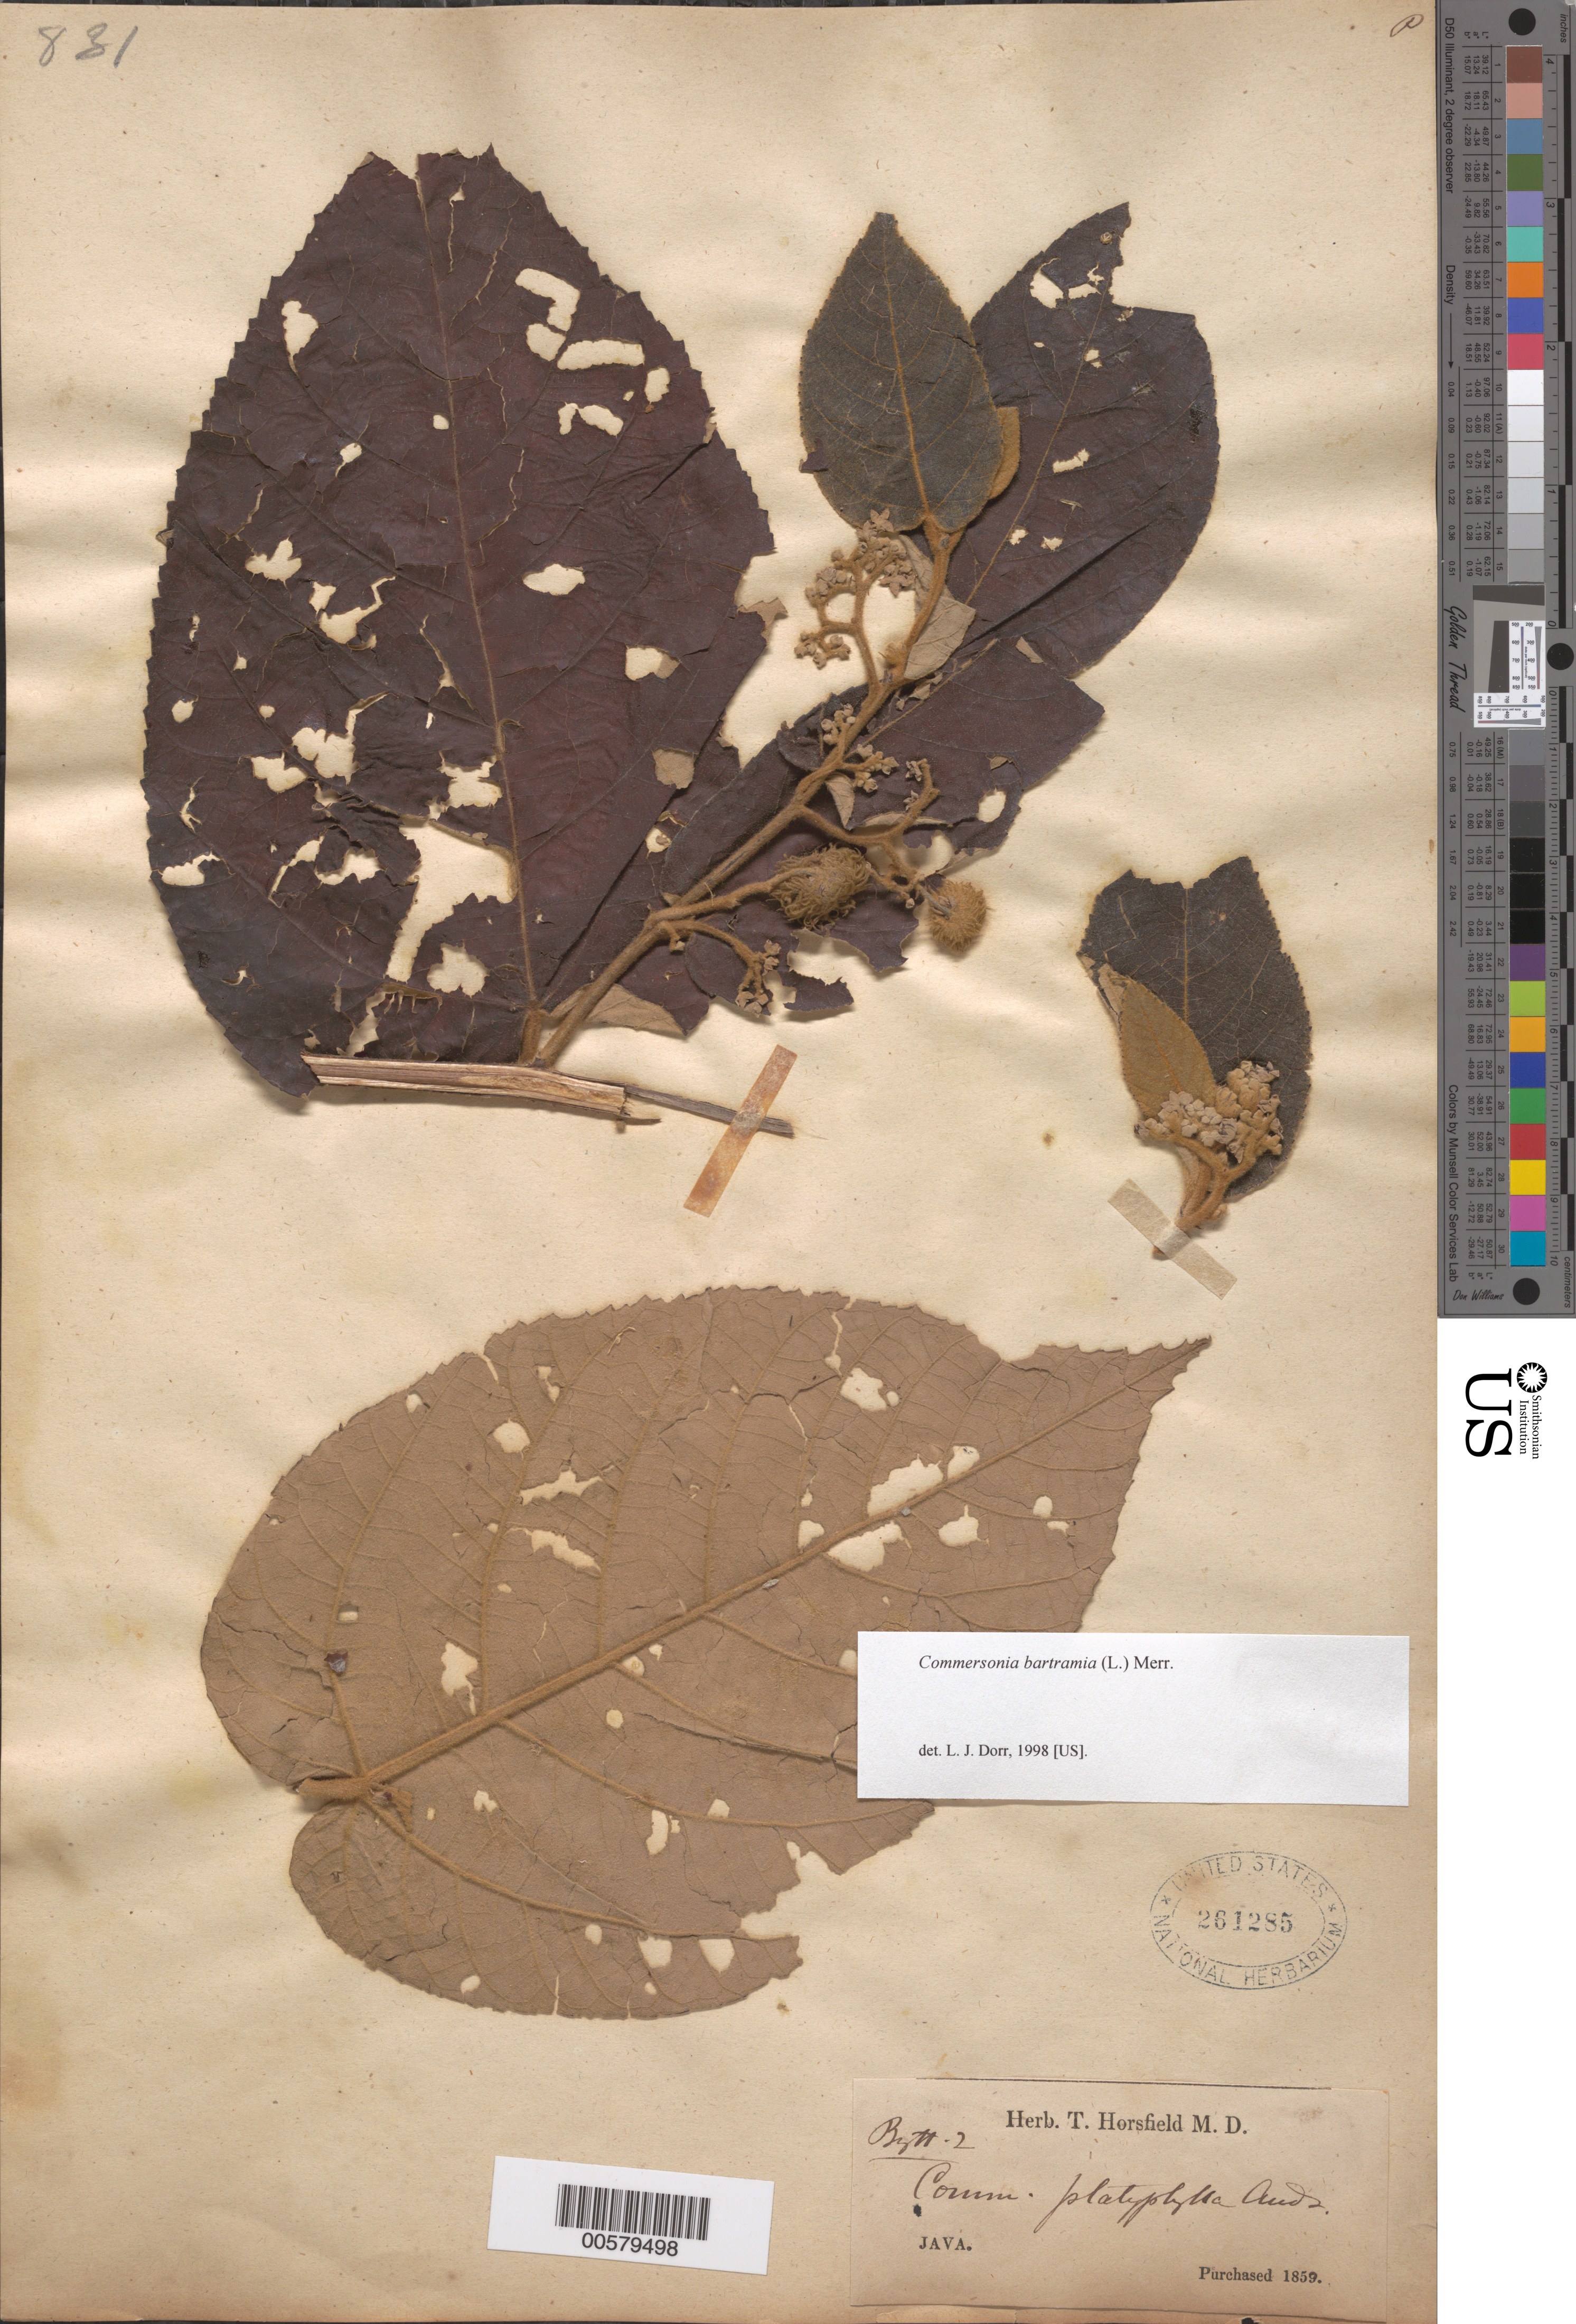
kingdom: Plantae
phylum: Tracheophyta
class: Magnoliopsida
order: Malvales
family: Malvaceae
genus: Commersonia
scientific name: Commersonia bartramia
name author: (L.) Merr.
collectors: T. Horsfield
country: Indonesia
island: Java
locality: Sin. loc.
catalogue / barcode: US 261285